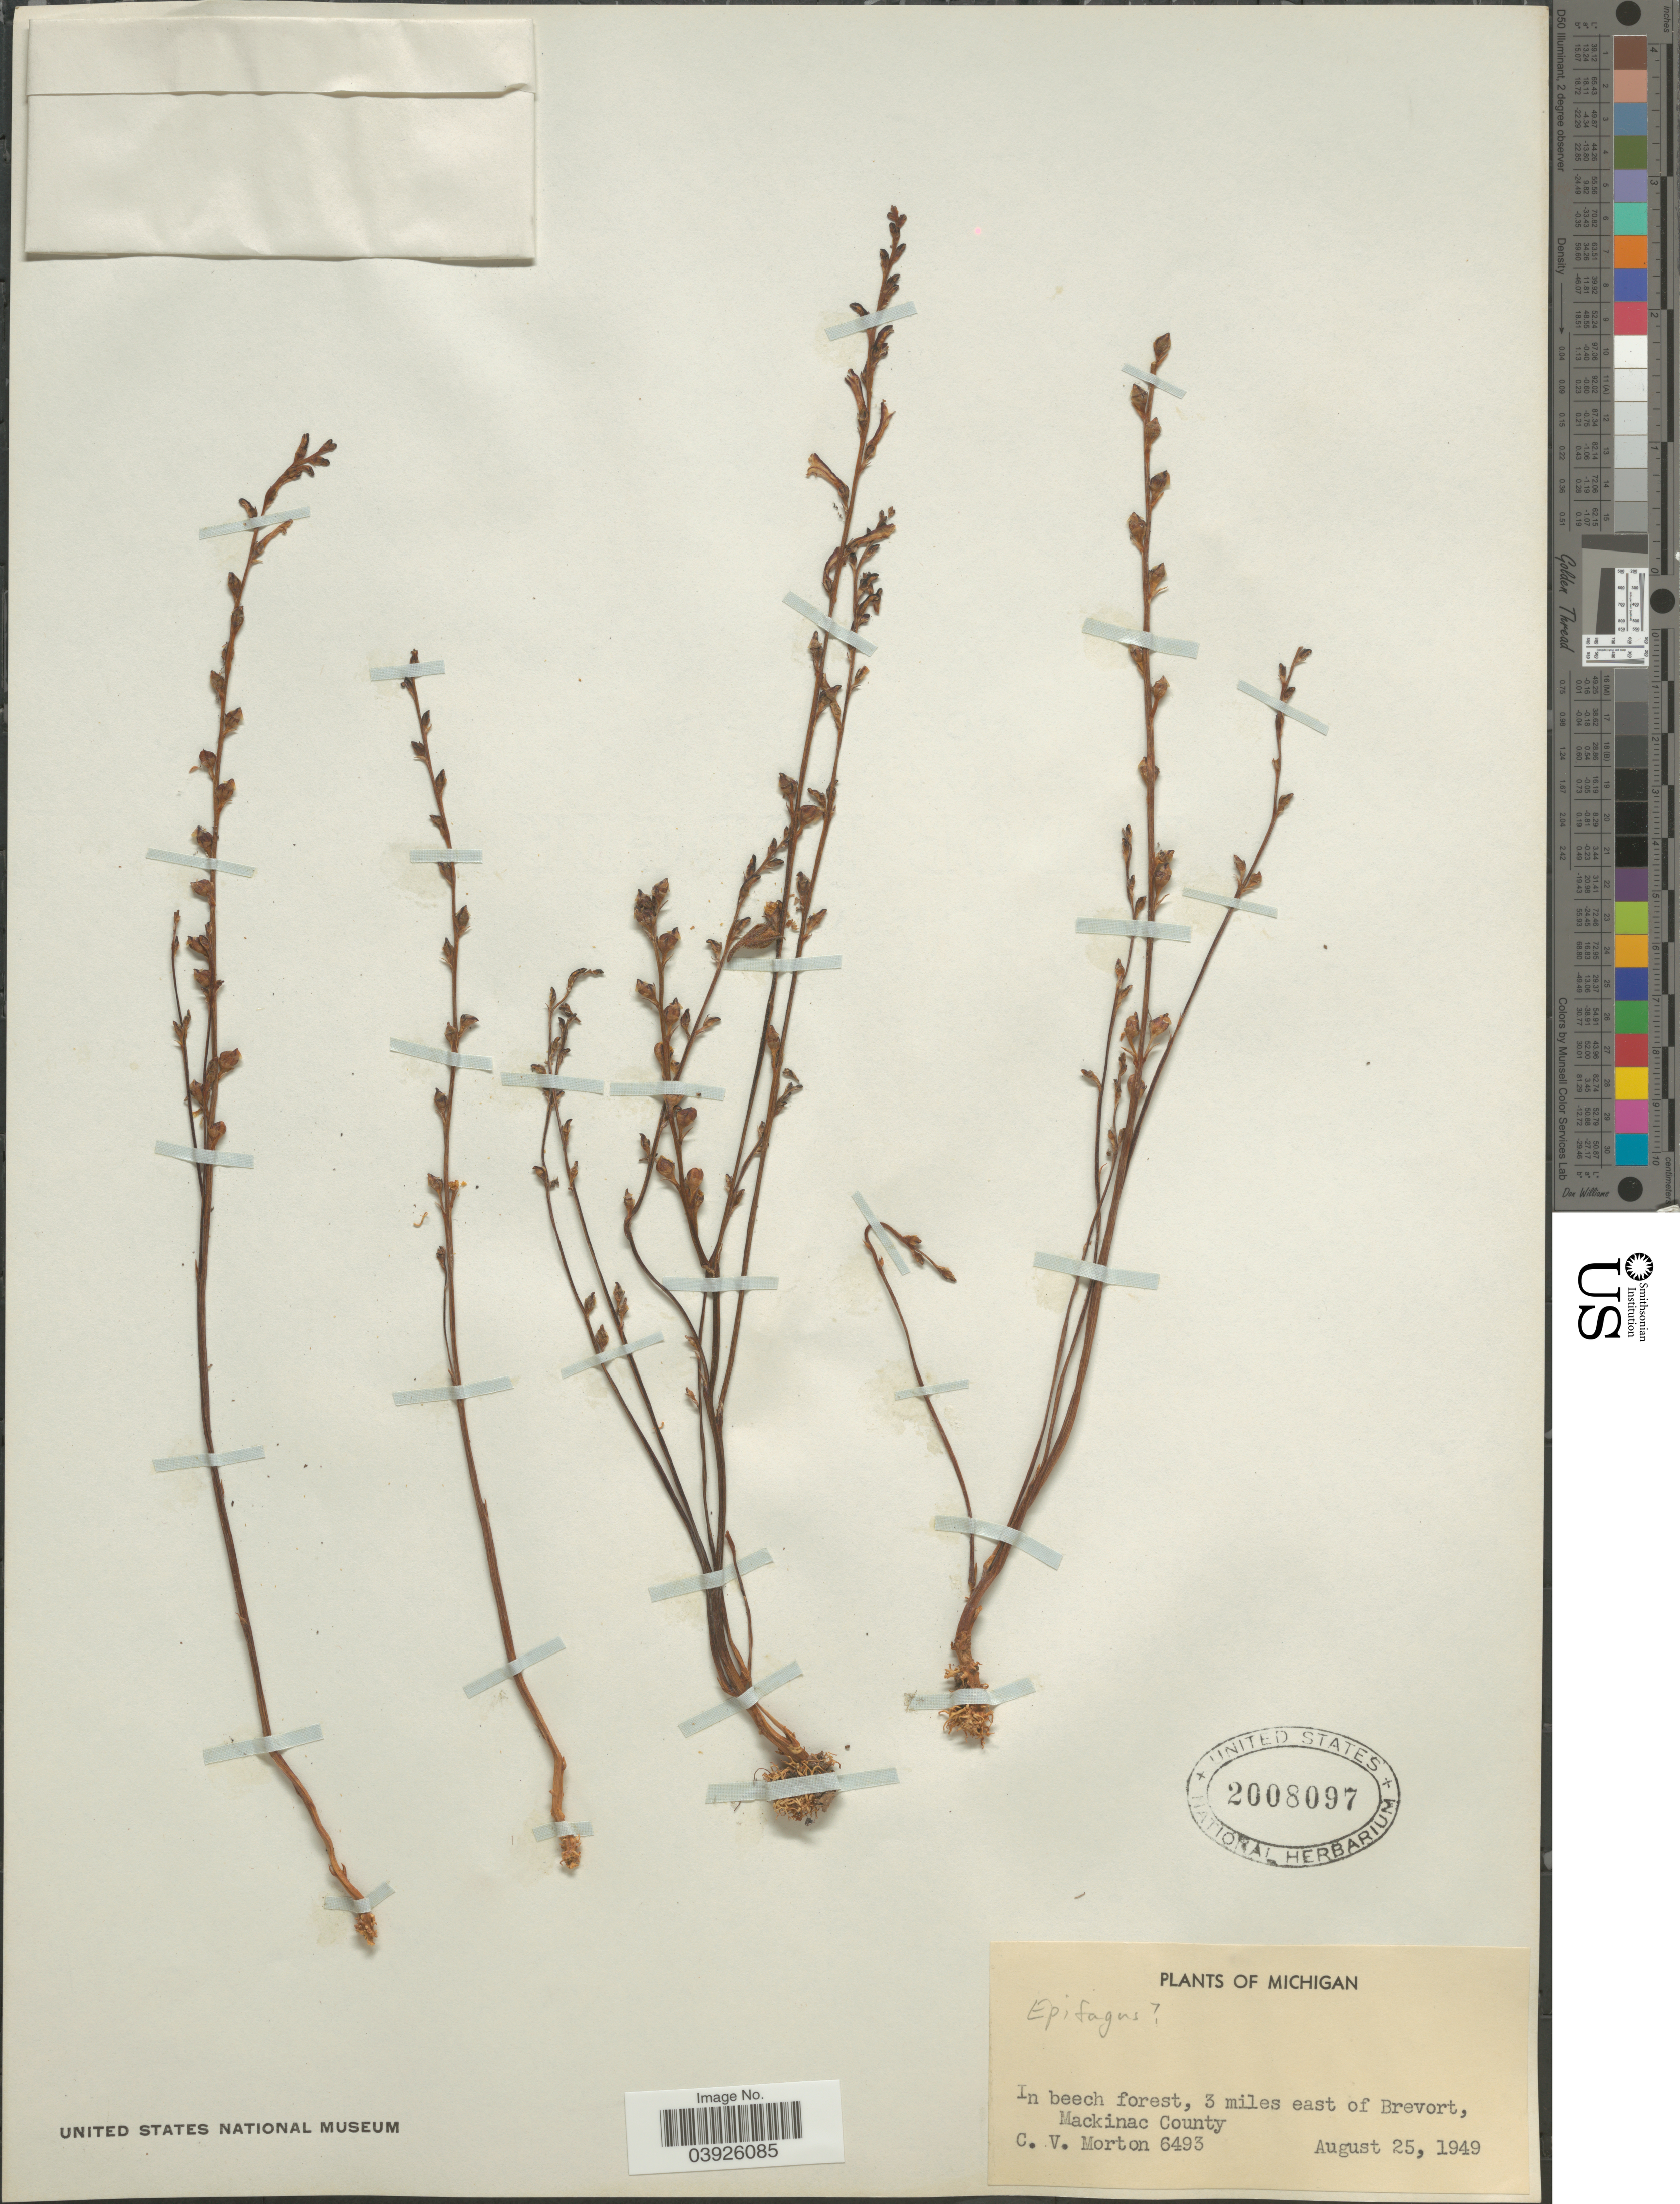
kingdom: Plantae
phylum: Tracheophyta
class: Magnoliopsida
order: Lamiales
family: Orobanchaceae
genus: Epifagus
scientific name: Epifagus sp.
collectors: C. V. Morton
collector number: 6493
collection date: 1949-08-25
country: United States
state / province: Michigan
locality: In beech forest, 3 miles east of Brevort, Mackinac County.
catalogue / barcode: US 2008097